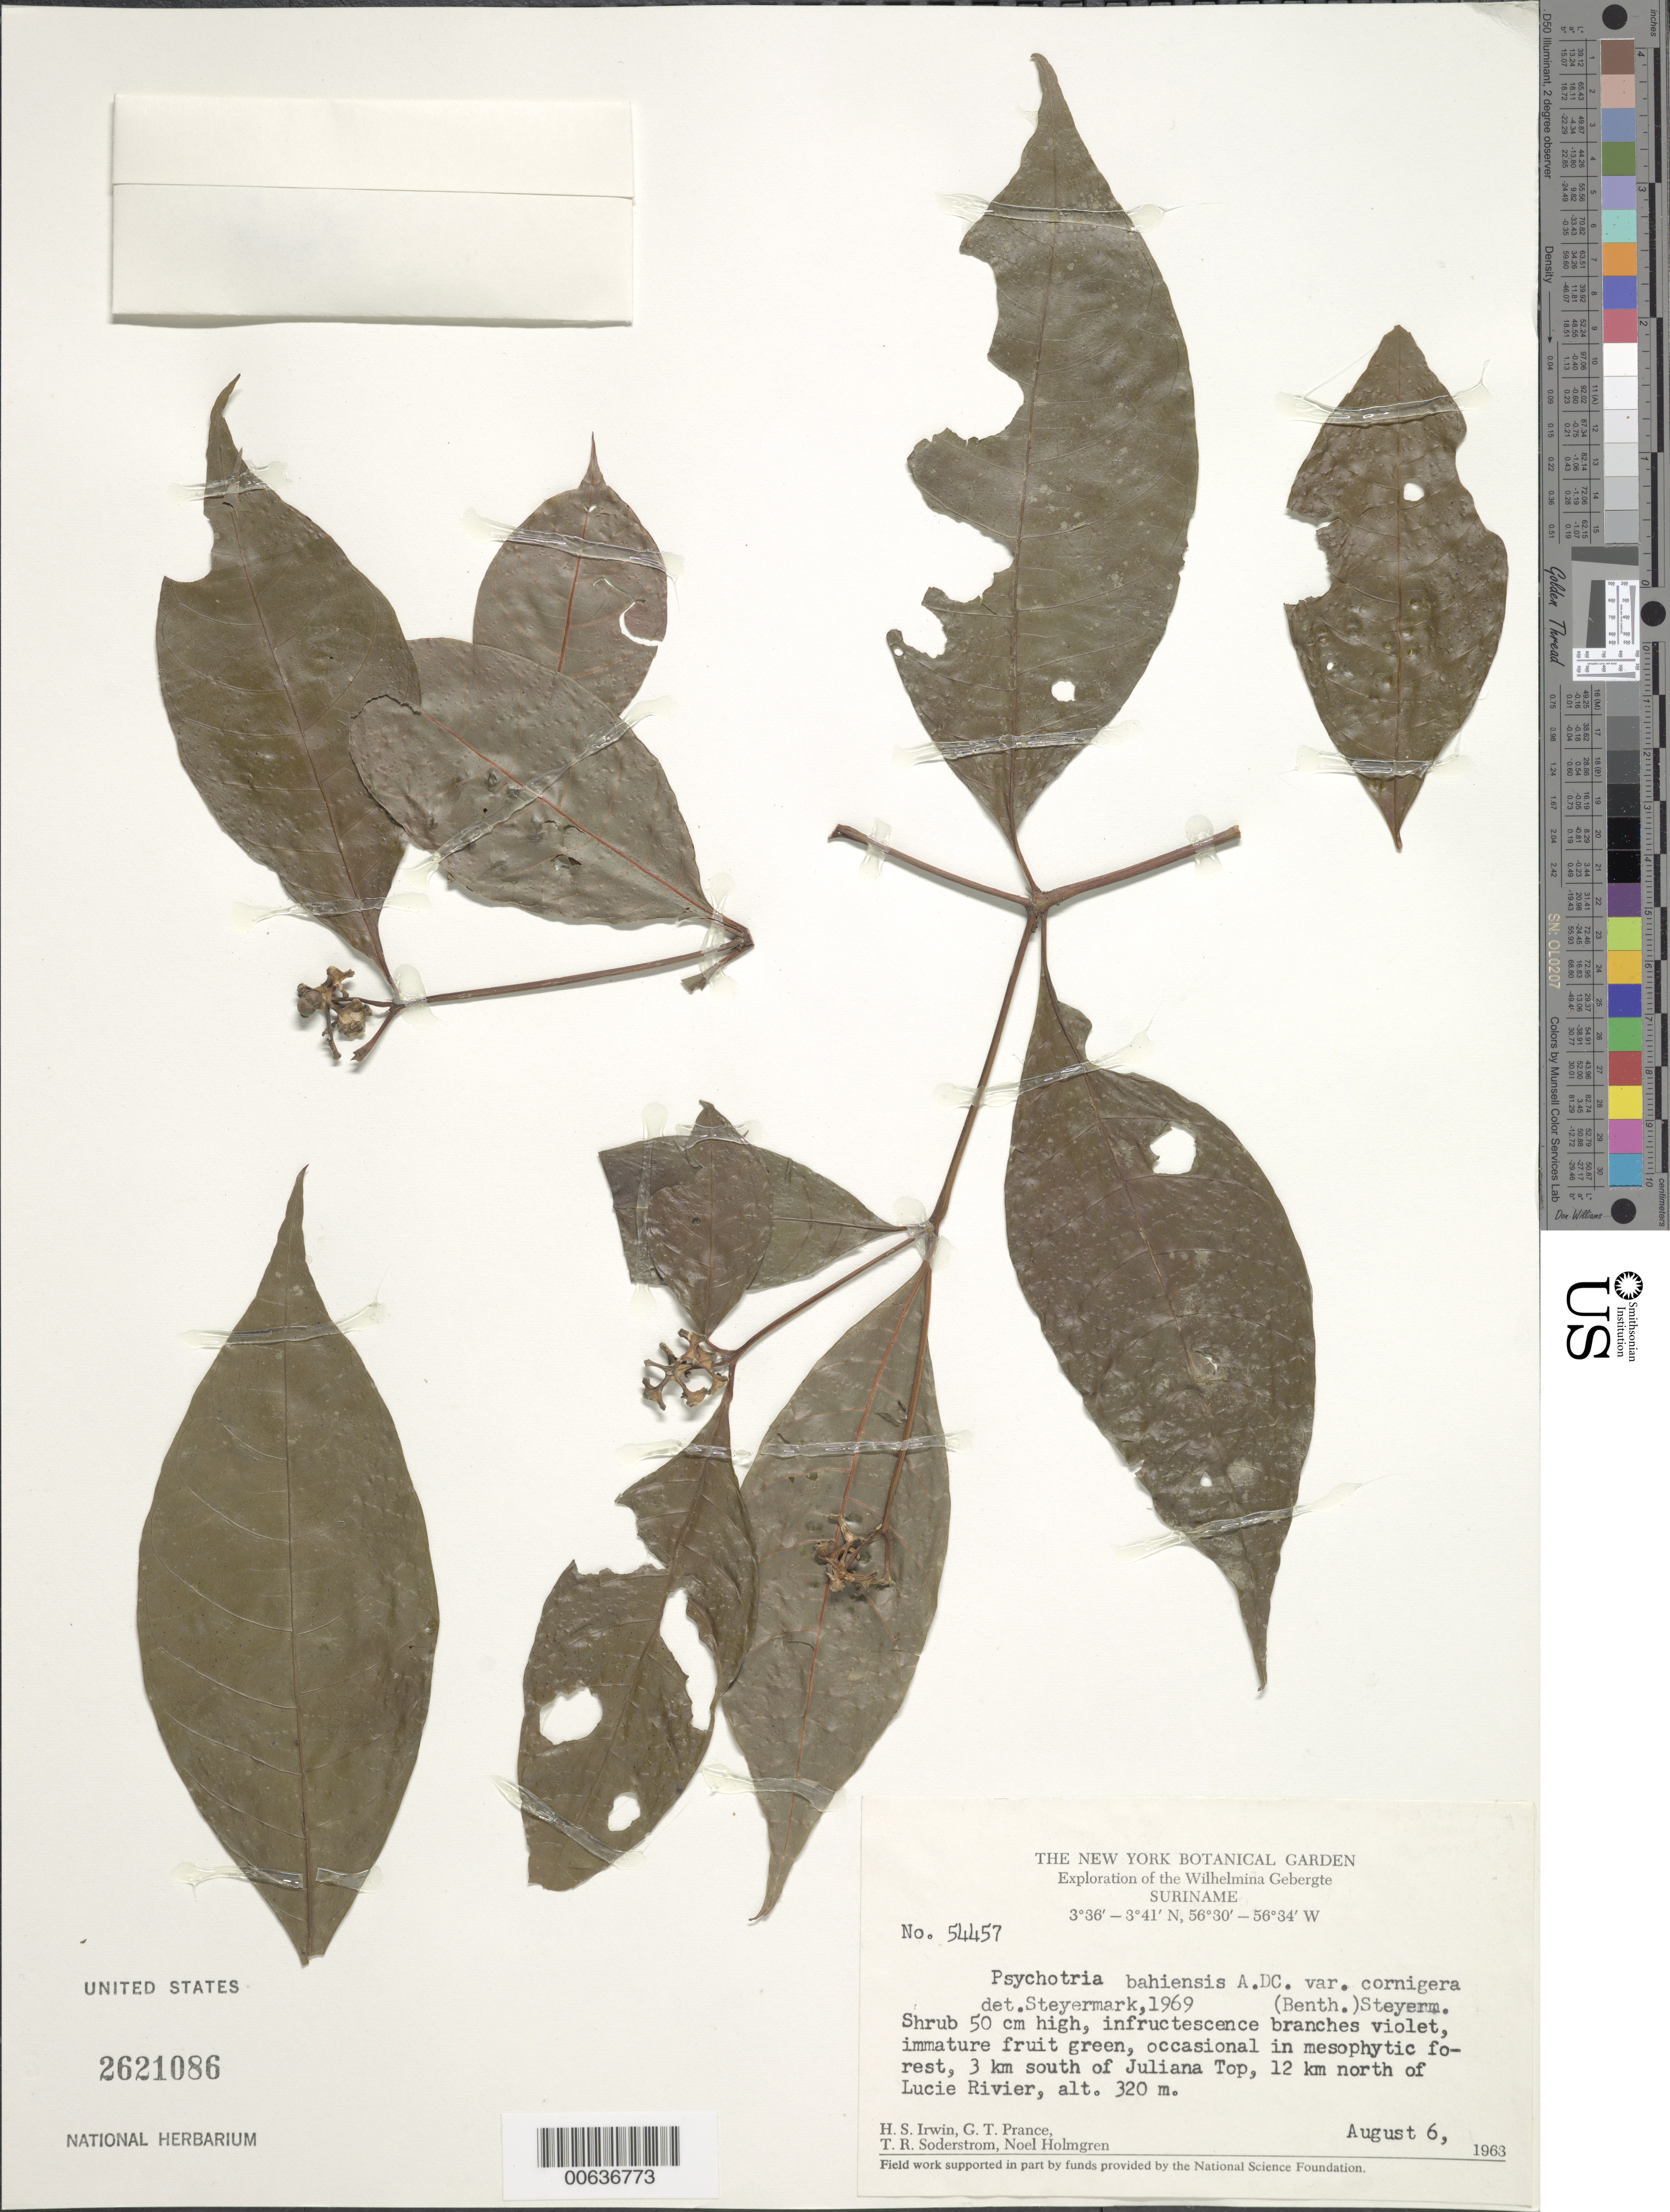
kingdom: Plantae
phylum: Tracheophyta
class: Magnoliopsida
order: Gentianales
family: Rubiaceae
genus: Palicourea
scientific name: Palicourea didymocarpos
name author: (A. Rich. ex DC.) Delprete & J.H. Kirkbr.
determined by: Kirkbride, J. H., Jr.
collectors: H. Irwin, G. T. Prance, T. R. Soderstrom & N. H. Holmgren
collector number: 54457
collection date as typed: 6-Aug-83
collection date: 1983-08-06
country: Suriname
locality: Juliana Top, 3 km S of, 12 km N of Lucie R., Wilhelmina Gebergte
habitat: Mesophytic forest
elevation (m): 320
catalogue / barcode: US 2621086